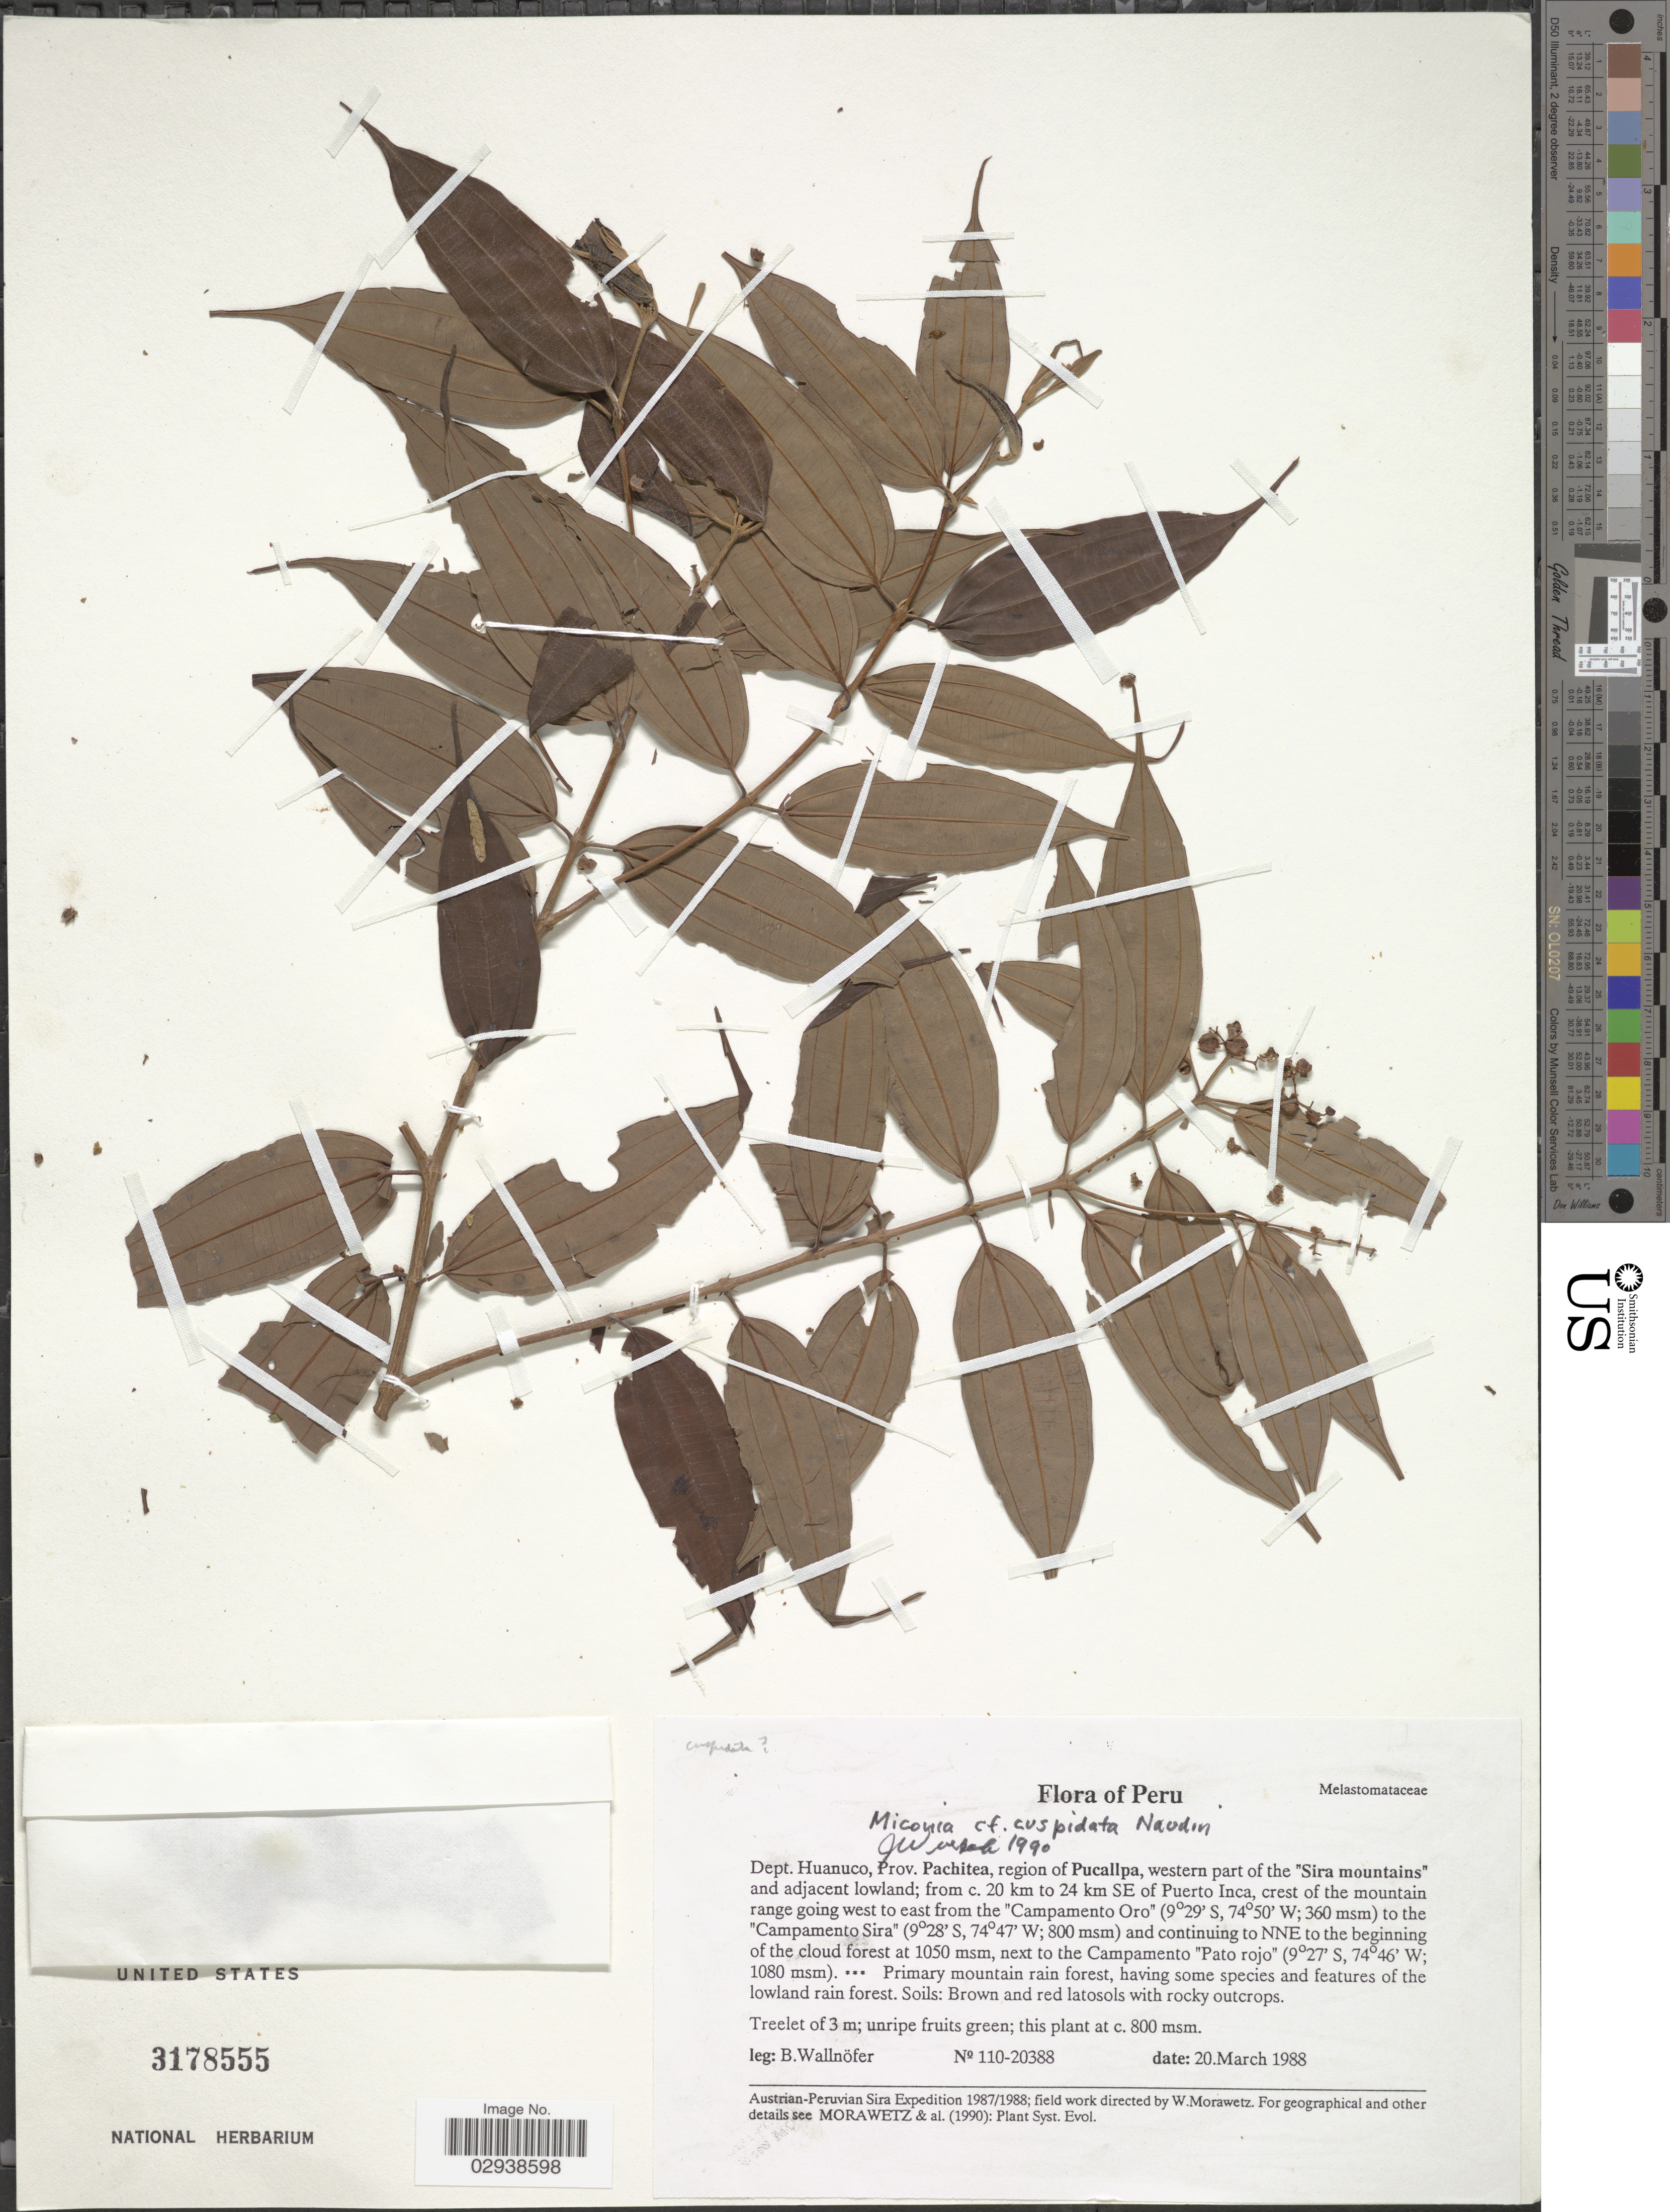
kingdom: Plantae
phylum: Tracheophyta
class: Magnoliopsida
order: Myrtales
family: Melastomataceae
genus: Miconia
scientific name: Miconia cuspidata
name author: Cogn.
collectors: B. Wallnöfer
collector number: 110-20388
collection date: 1988-03-20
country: Peru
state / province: Huánuco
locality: Dept. Huanuco, Prov. Pachitea, region of Pucallpa, western part of the "Sira mountains" and adjacent lowland; c. 20 km SE to c. 24 km SE of Puerto Inca, crest of the mountain range going west to east from the "Campamento Oro" to the "Campamento Sira" and continuing to NNE to the beginning of the cloud forest, next to the Campamento "Pato rojo".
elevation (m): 360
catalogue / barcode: US 3178555